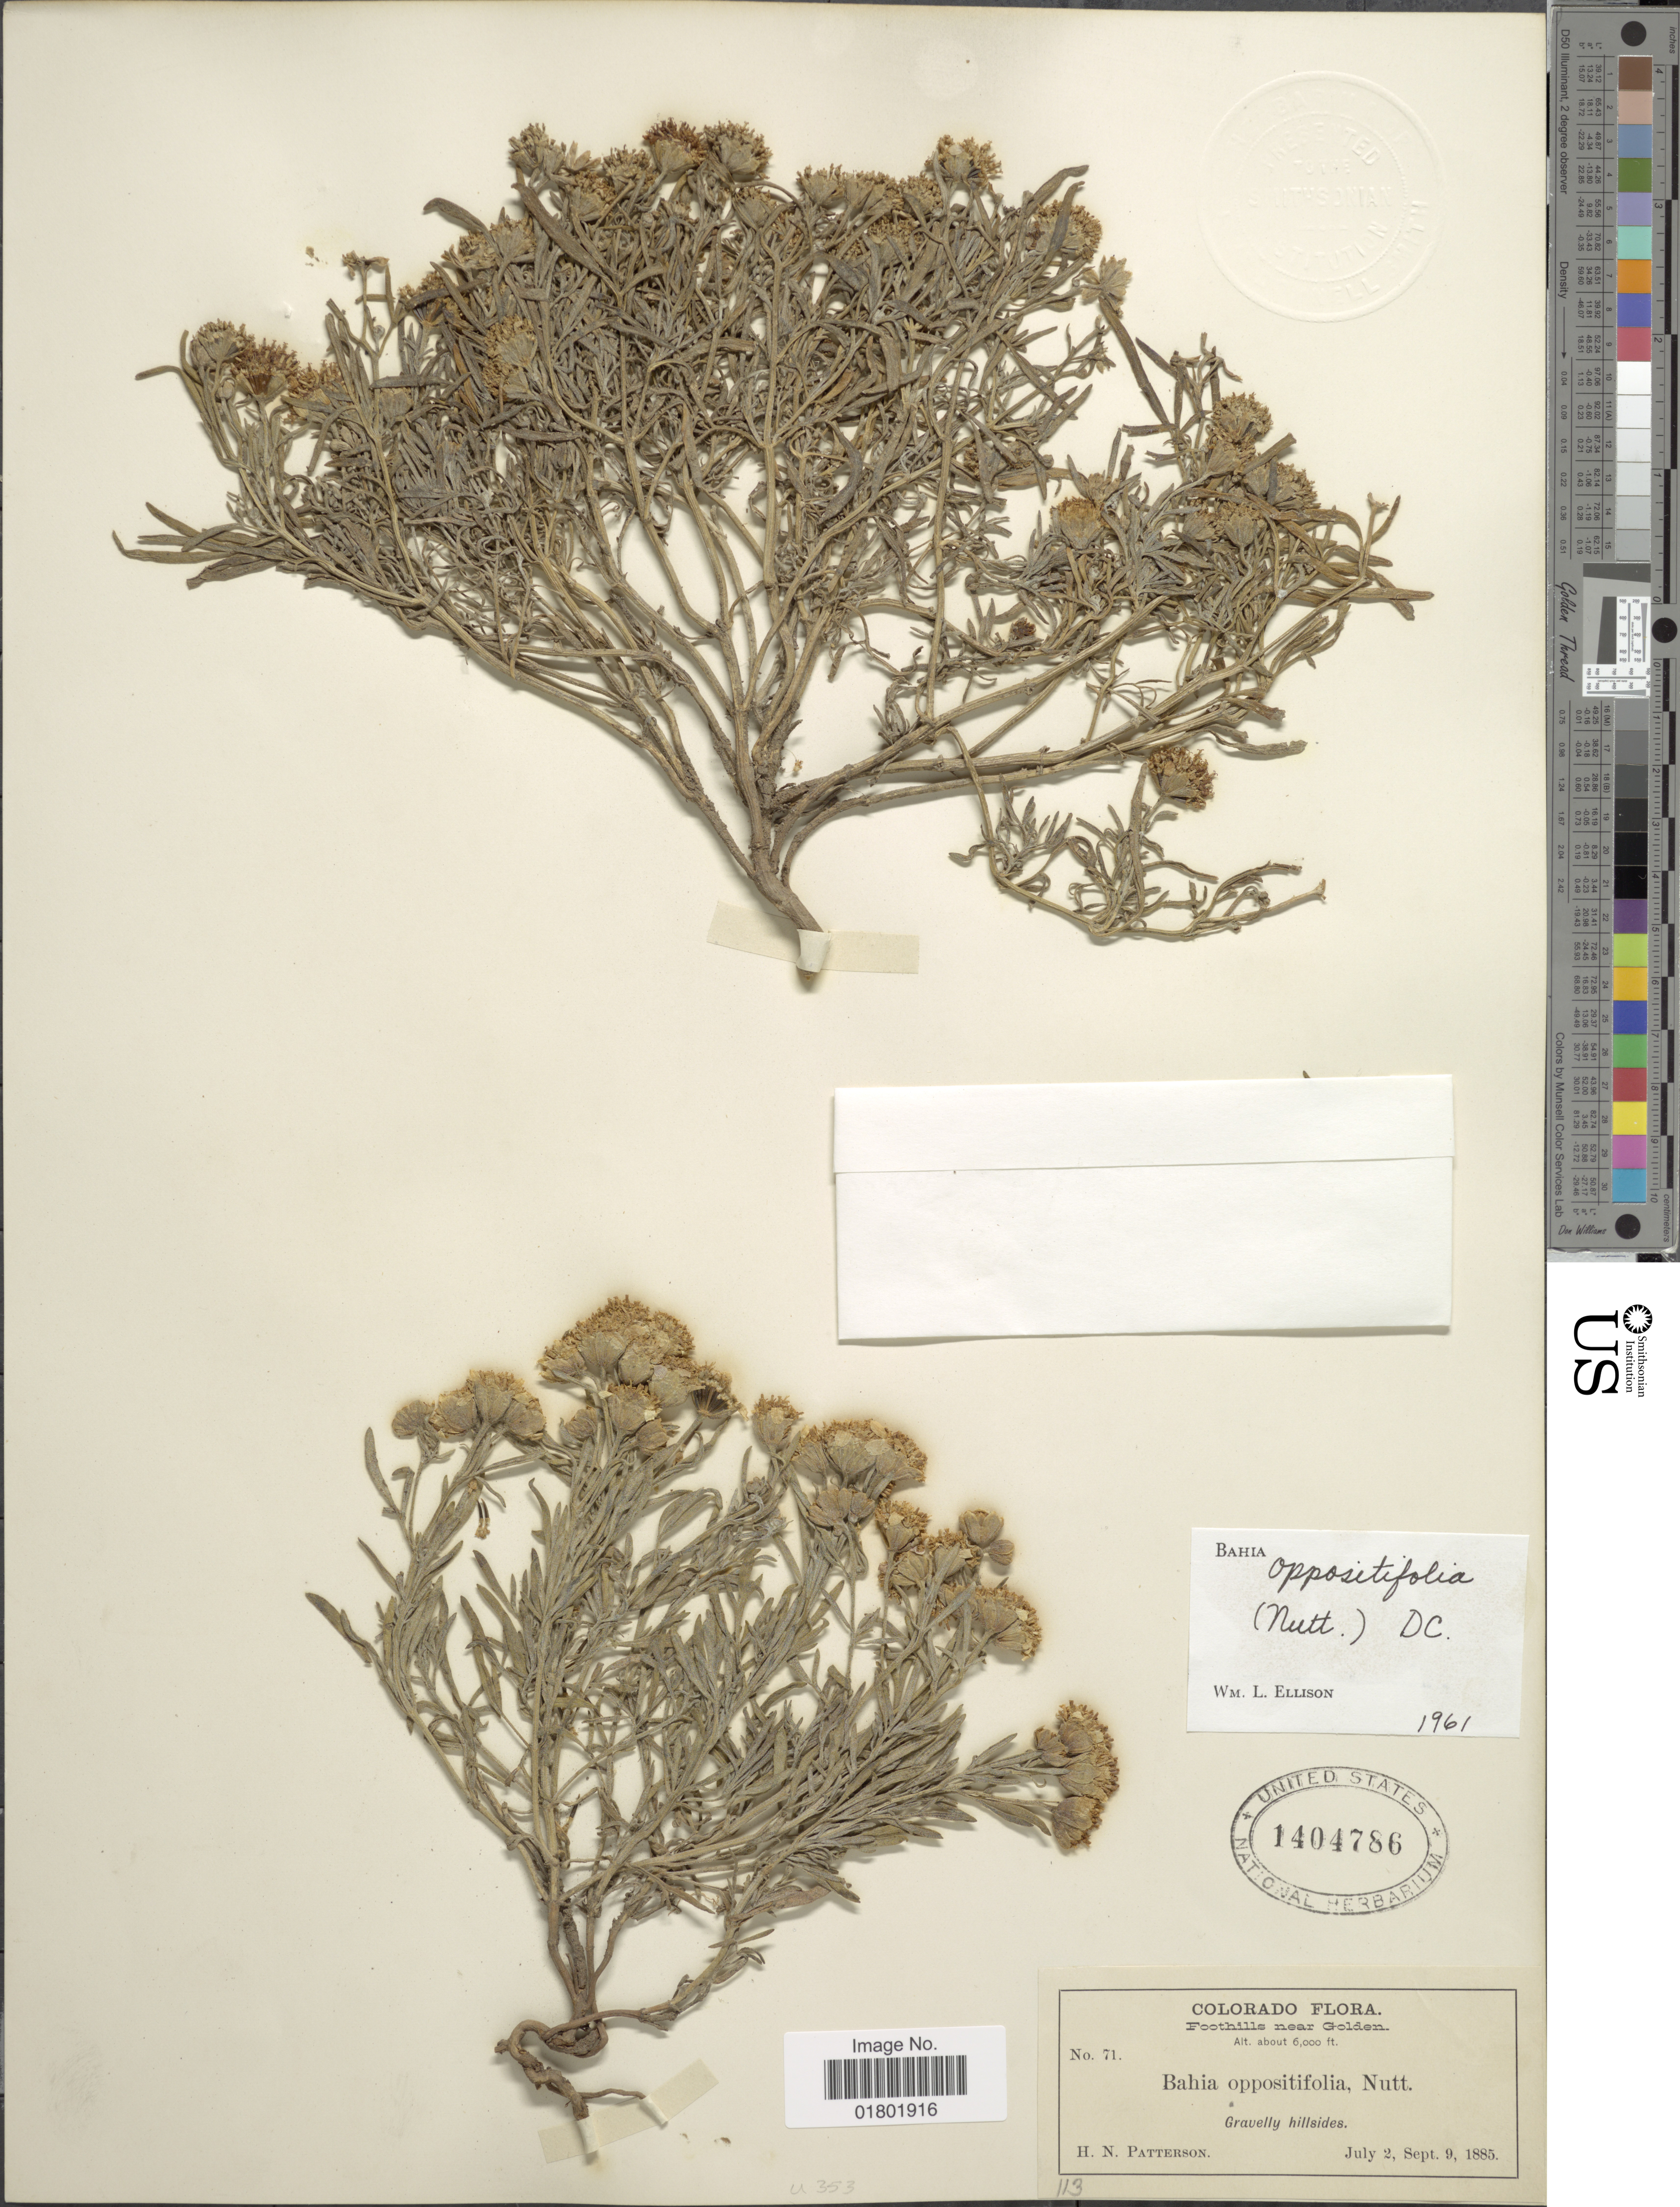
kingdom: Plantae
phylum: Tracheophyta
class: Magnoliopsida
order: Asterales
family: Asteraceae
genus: Bahia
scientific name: Bahia oppositifolia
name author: Nutt.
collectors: H. N. Patterson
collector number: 71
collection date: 1885-07-02/1885-09-09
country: United States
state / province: Colorado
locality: Foothills near Golden, gravelly hillsides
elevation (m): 1829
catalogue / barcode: US 1404786